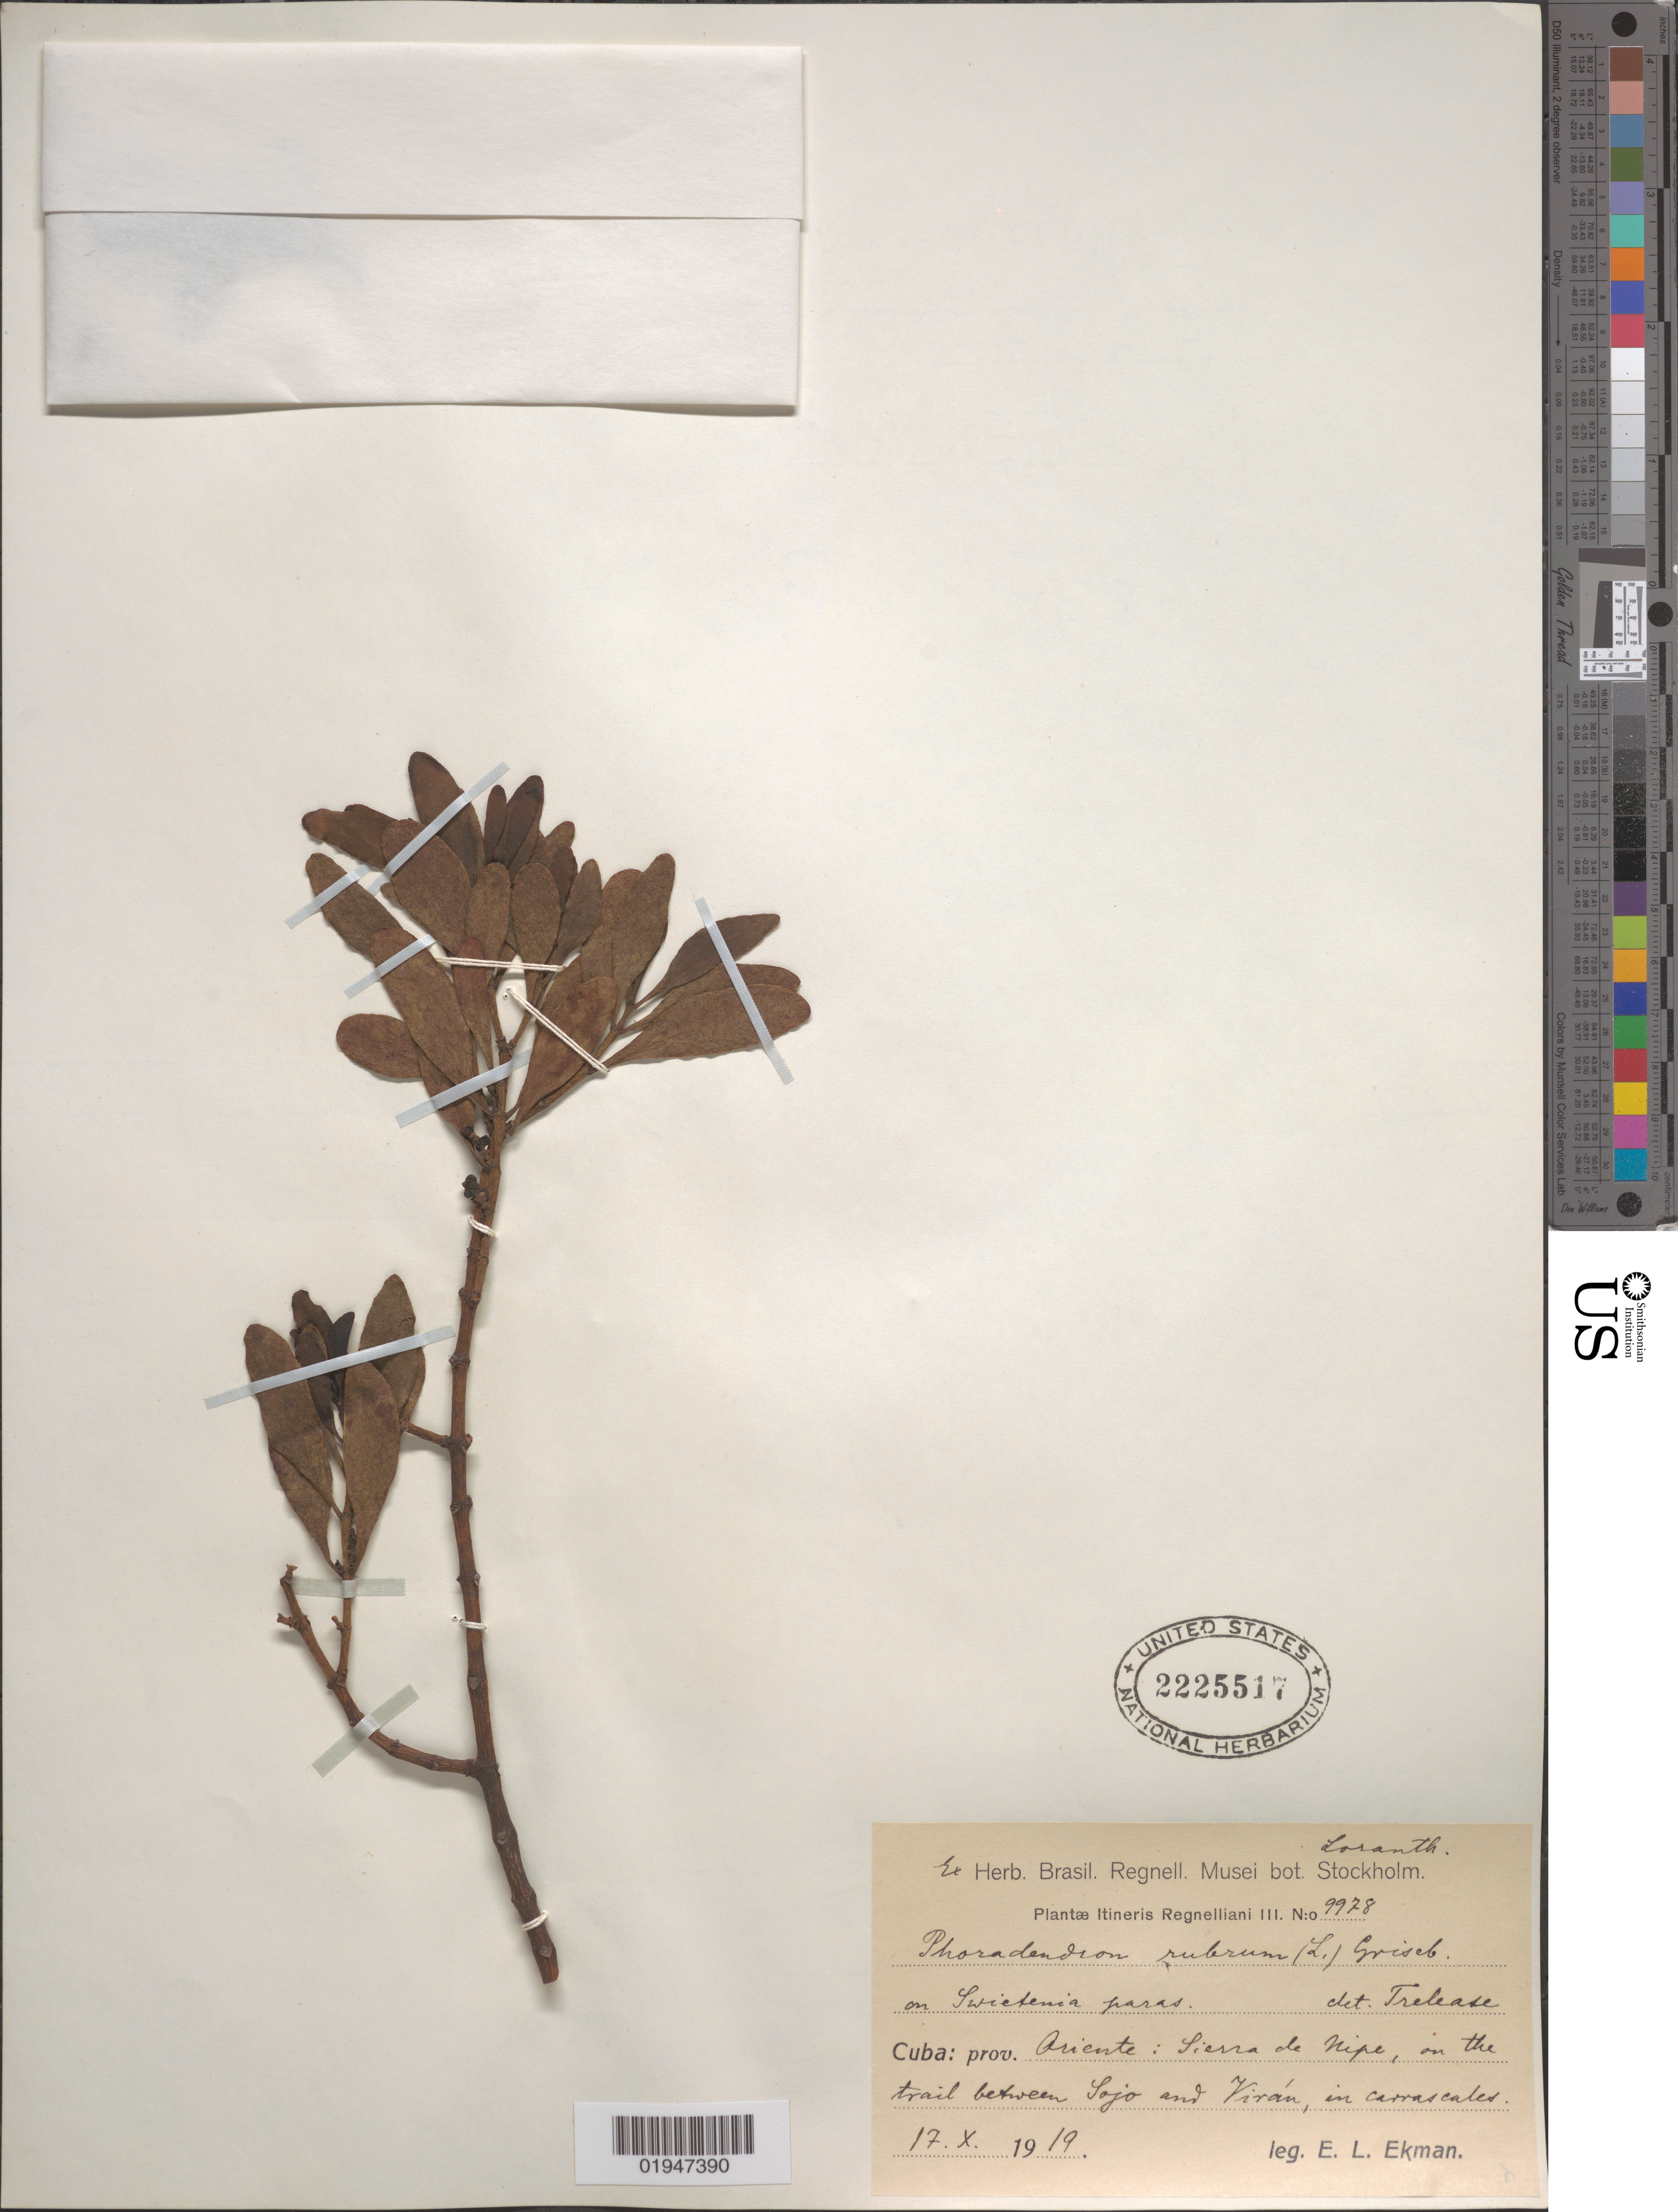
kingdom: Plantae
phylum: Tracheophyta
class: Magnoliopsida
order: Santalales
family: Viscaceae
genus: Phoradendron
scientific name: Phoradendron rubrum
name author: (L.) Griseb.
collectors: E. L. Ekman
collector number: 9978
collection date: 1919-10-12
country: Cuba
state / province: Holguín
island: Cuba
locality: Oriente [Holguín]. Sierra de Nipe, trail between Sojo and Virán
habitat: In carrasales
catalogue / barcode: US 2225517